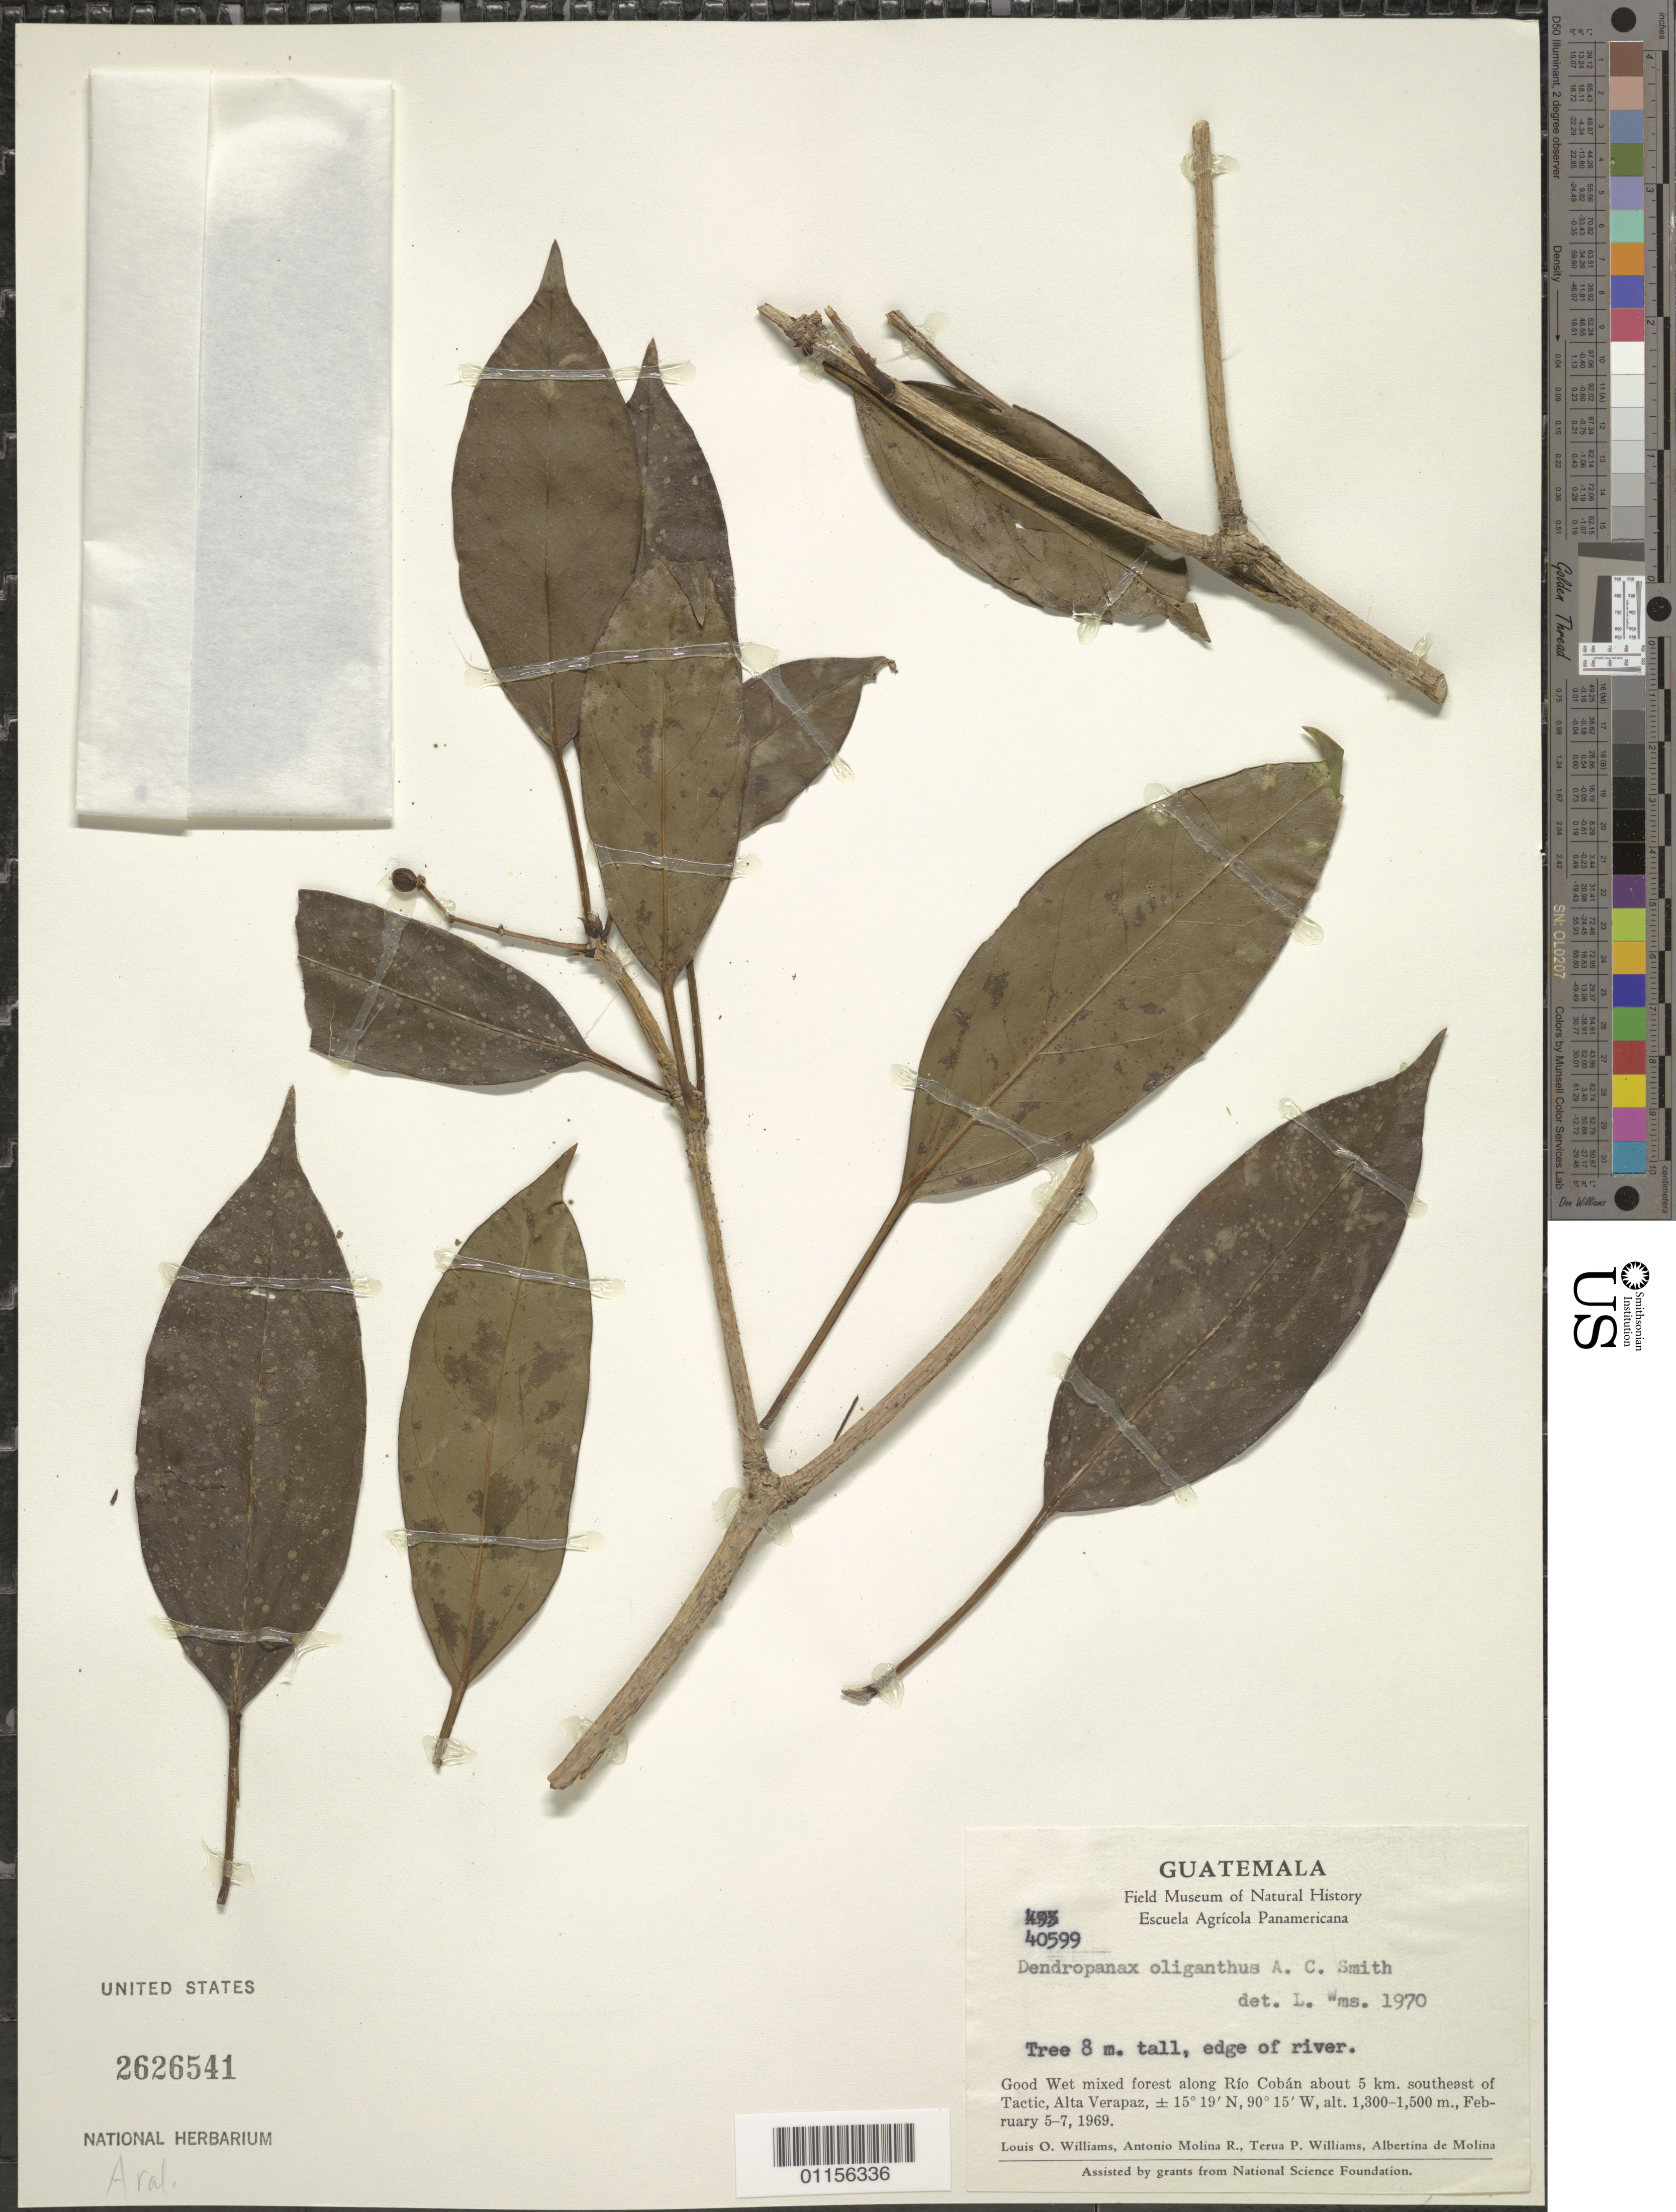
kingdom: Plantae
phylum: Tracheophyta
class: Magnoliopsida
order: Apiales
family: Araliaceae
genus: Dendropanax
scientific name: Dendropanax oliganthus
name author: (A.C. Sm.) A.C. Sm.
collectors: L. O. Williams, A. Molina R., T. P. Williams & A. R. Molina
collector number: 40599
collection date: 1969-02-05/1969-02-07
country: Guatemala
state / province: Alta Verapaz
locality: Rio Coban about 5 km S of Tactic.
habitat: Tree. Edge of river. Wet mixed forest.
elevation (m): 1300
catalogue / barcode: US 2626541